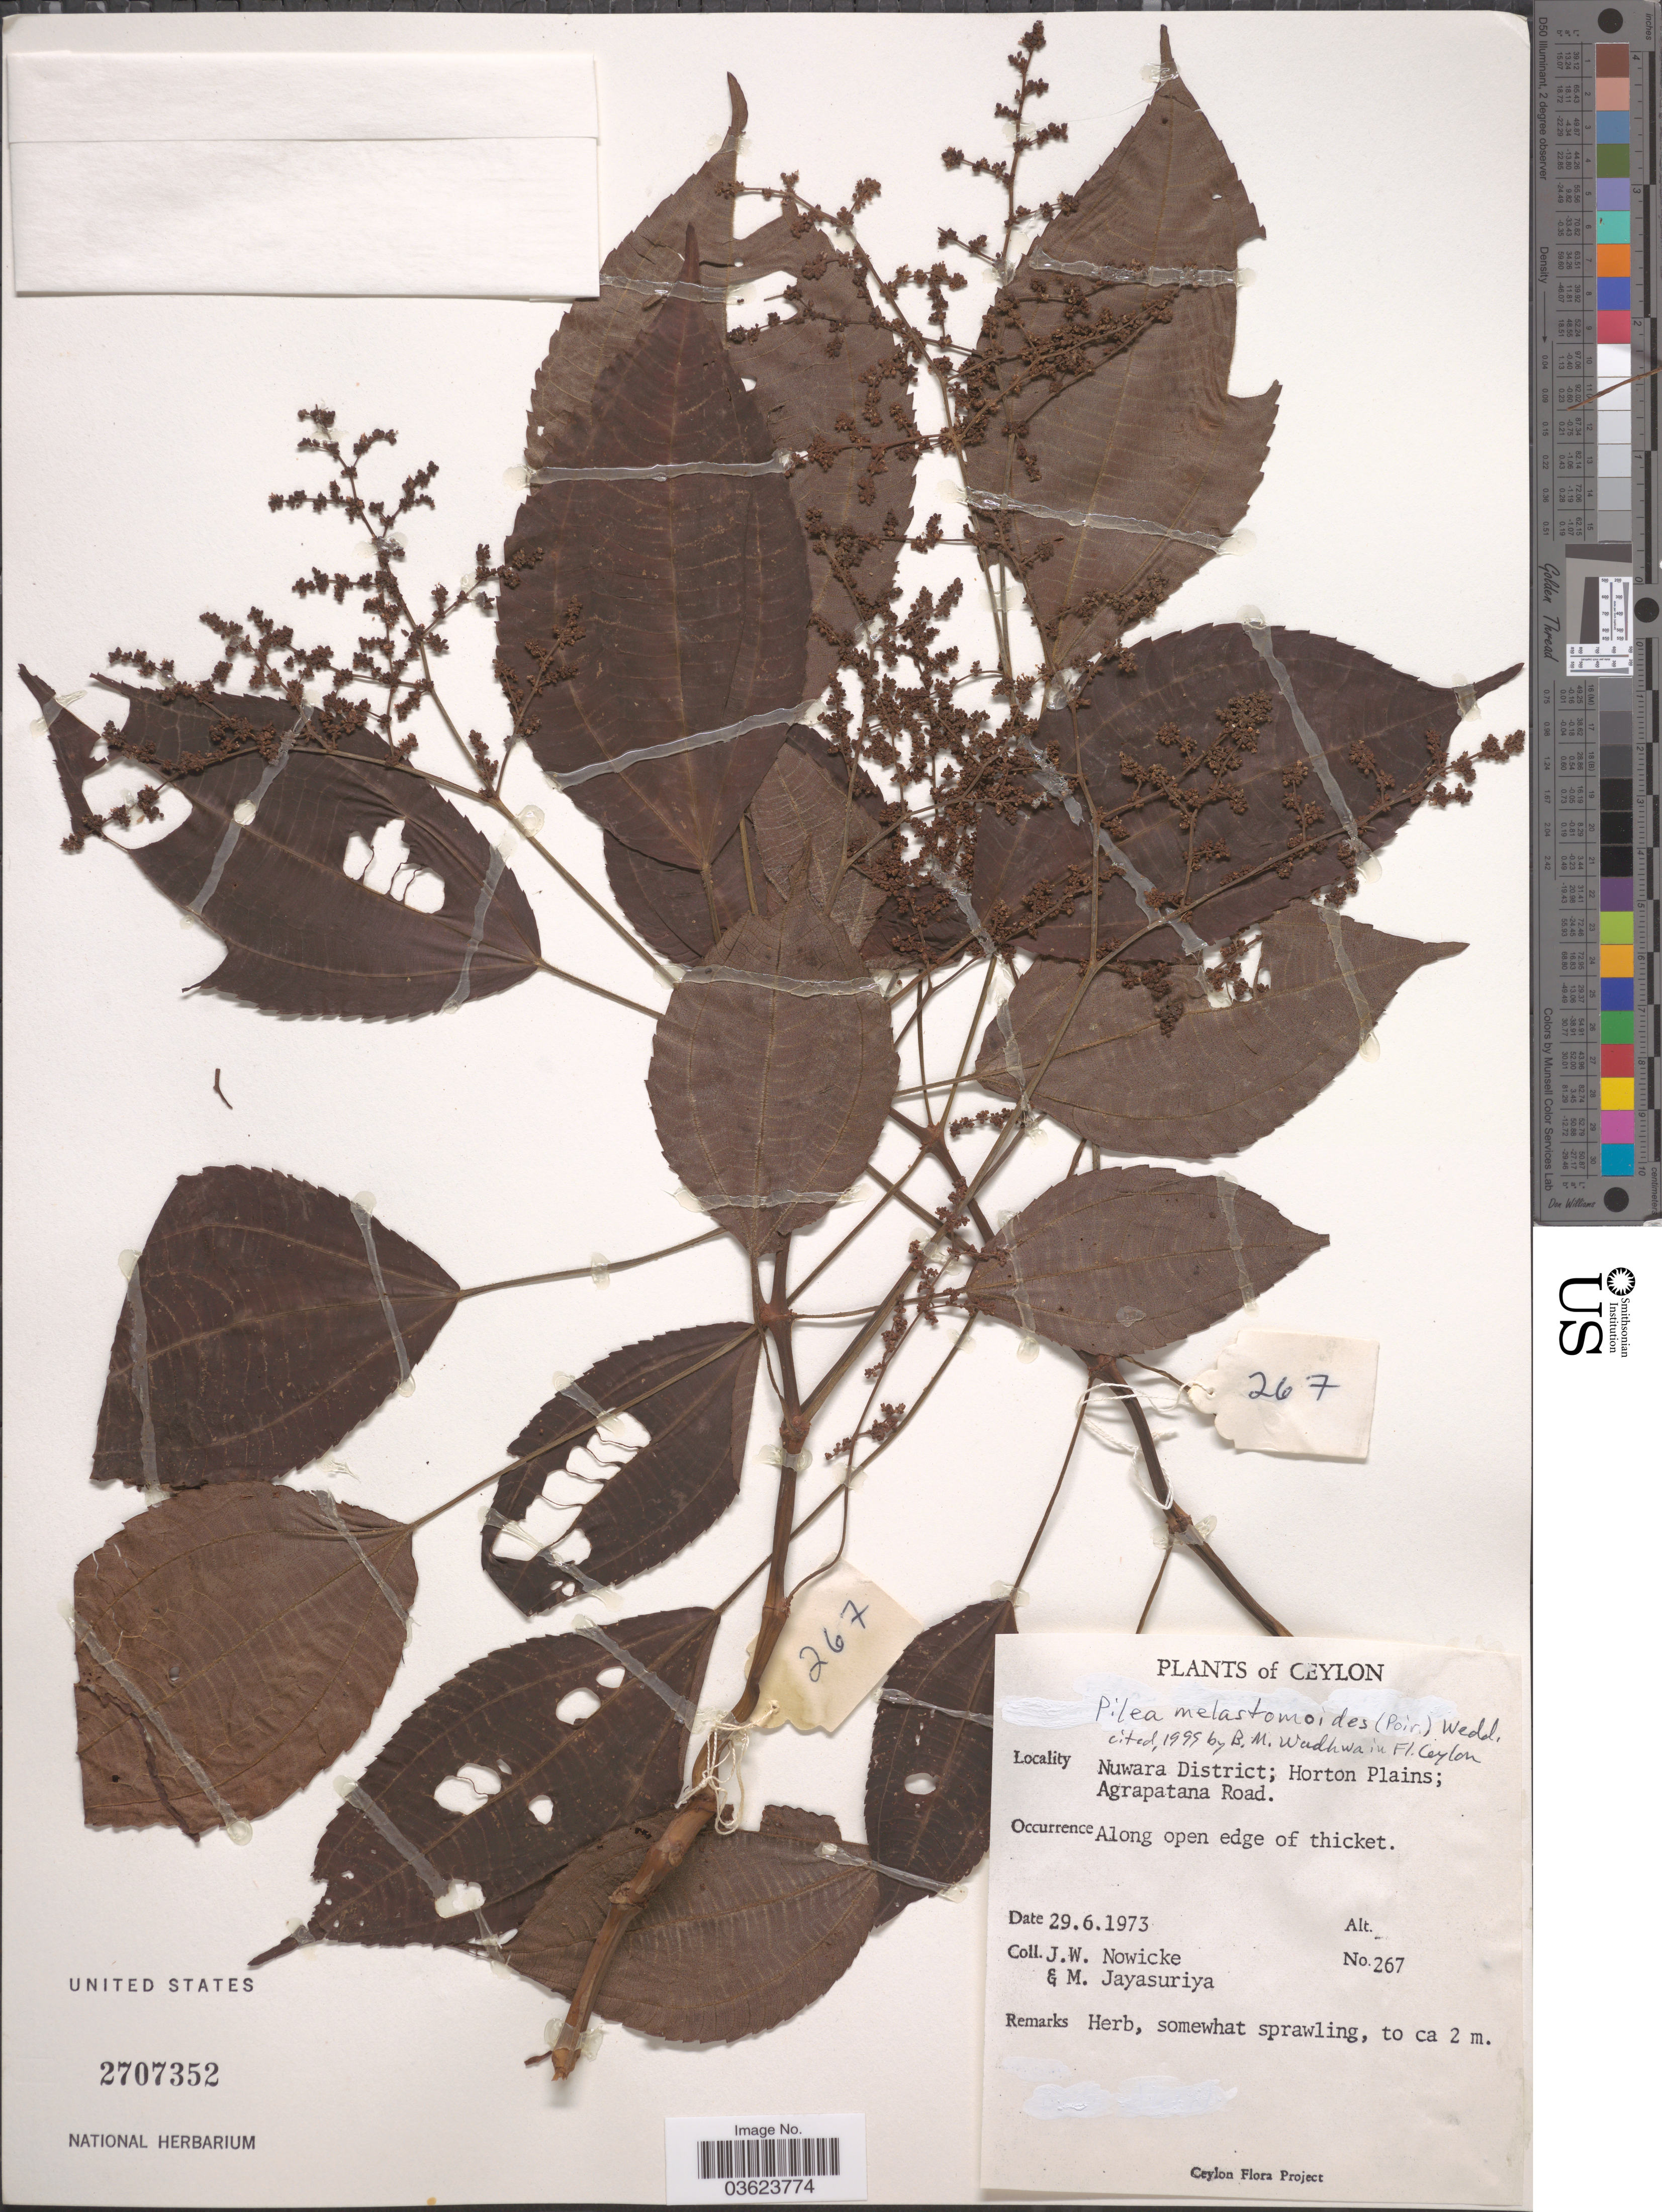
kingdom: Plantae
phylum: Tracheophyta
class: Magnoliopsida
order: Rosales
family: Urticaceae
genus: Pilea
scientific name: Pilea melastomoides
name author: (Spreng.) Urb.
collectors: J. W. Nowicke & M. Jayasuriya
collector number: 267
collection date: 1973-06-29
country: Sri Lanka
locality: Ceylon. Nuwara District; Horton Plains; Agrapatana Road. Along open edge of thicket.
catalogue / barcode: US 2707352